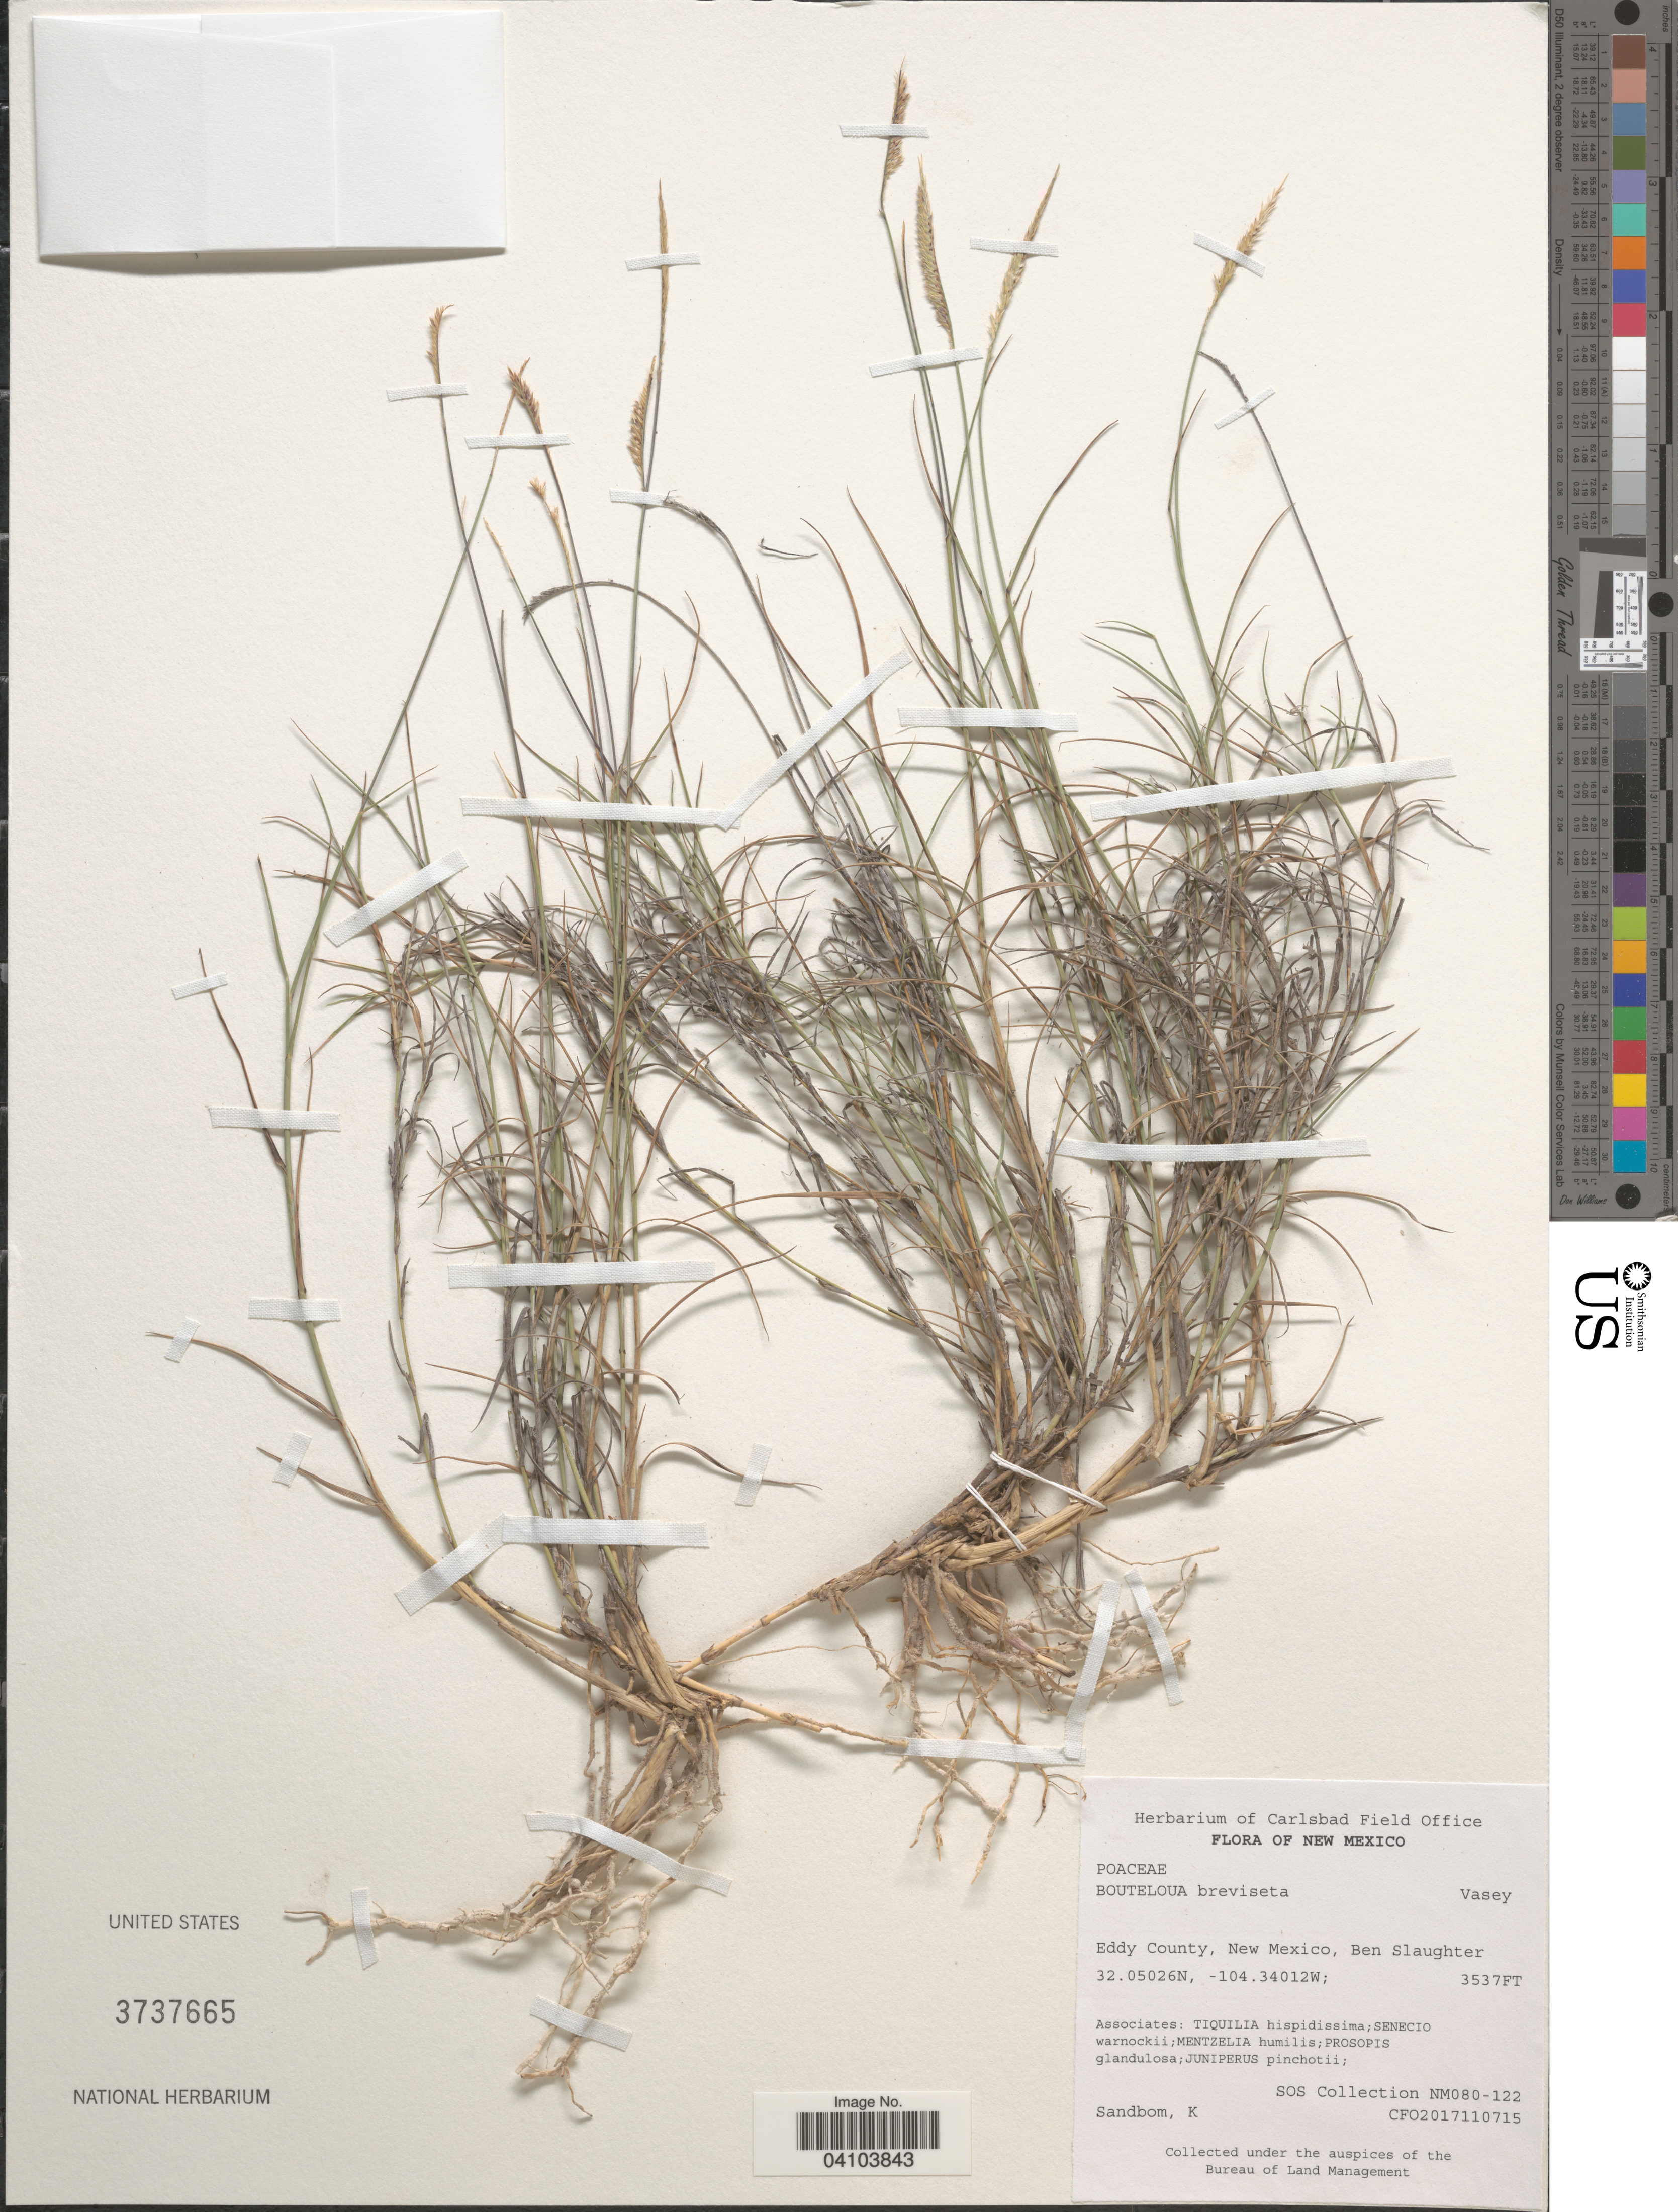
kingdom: Plantae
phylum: Tracheophyta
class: Liliopsida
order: Poales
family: Poaceae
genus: Bouteloua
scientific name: Bouteloua breviseta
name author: Vasey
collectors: K. Sandbom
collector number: CFO2017110715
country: United States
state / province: New Mexico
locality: Eddy County, Ben Slaughter.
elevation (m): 1078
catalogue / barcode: US 3737665